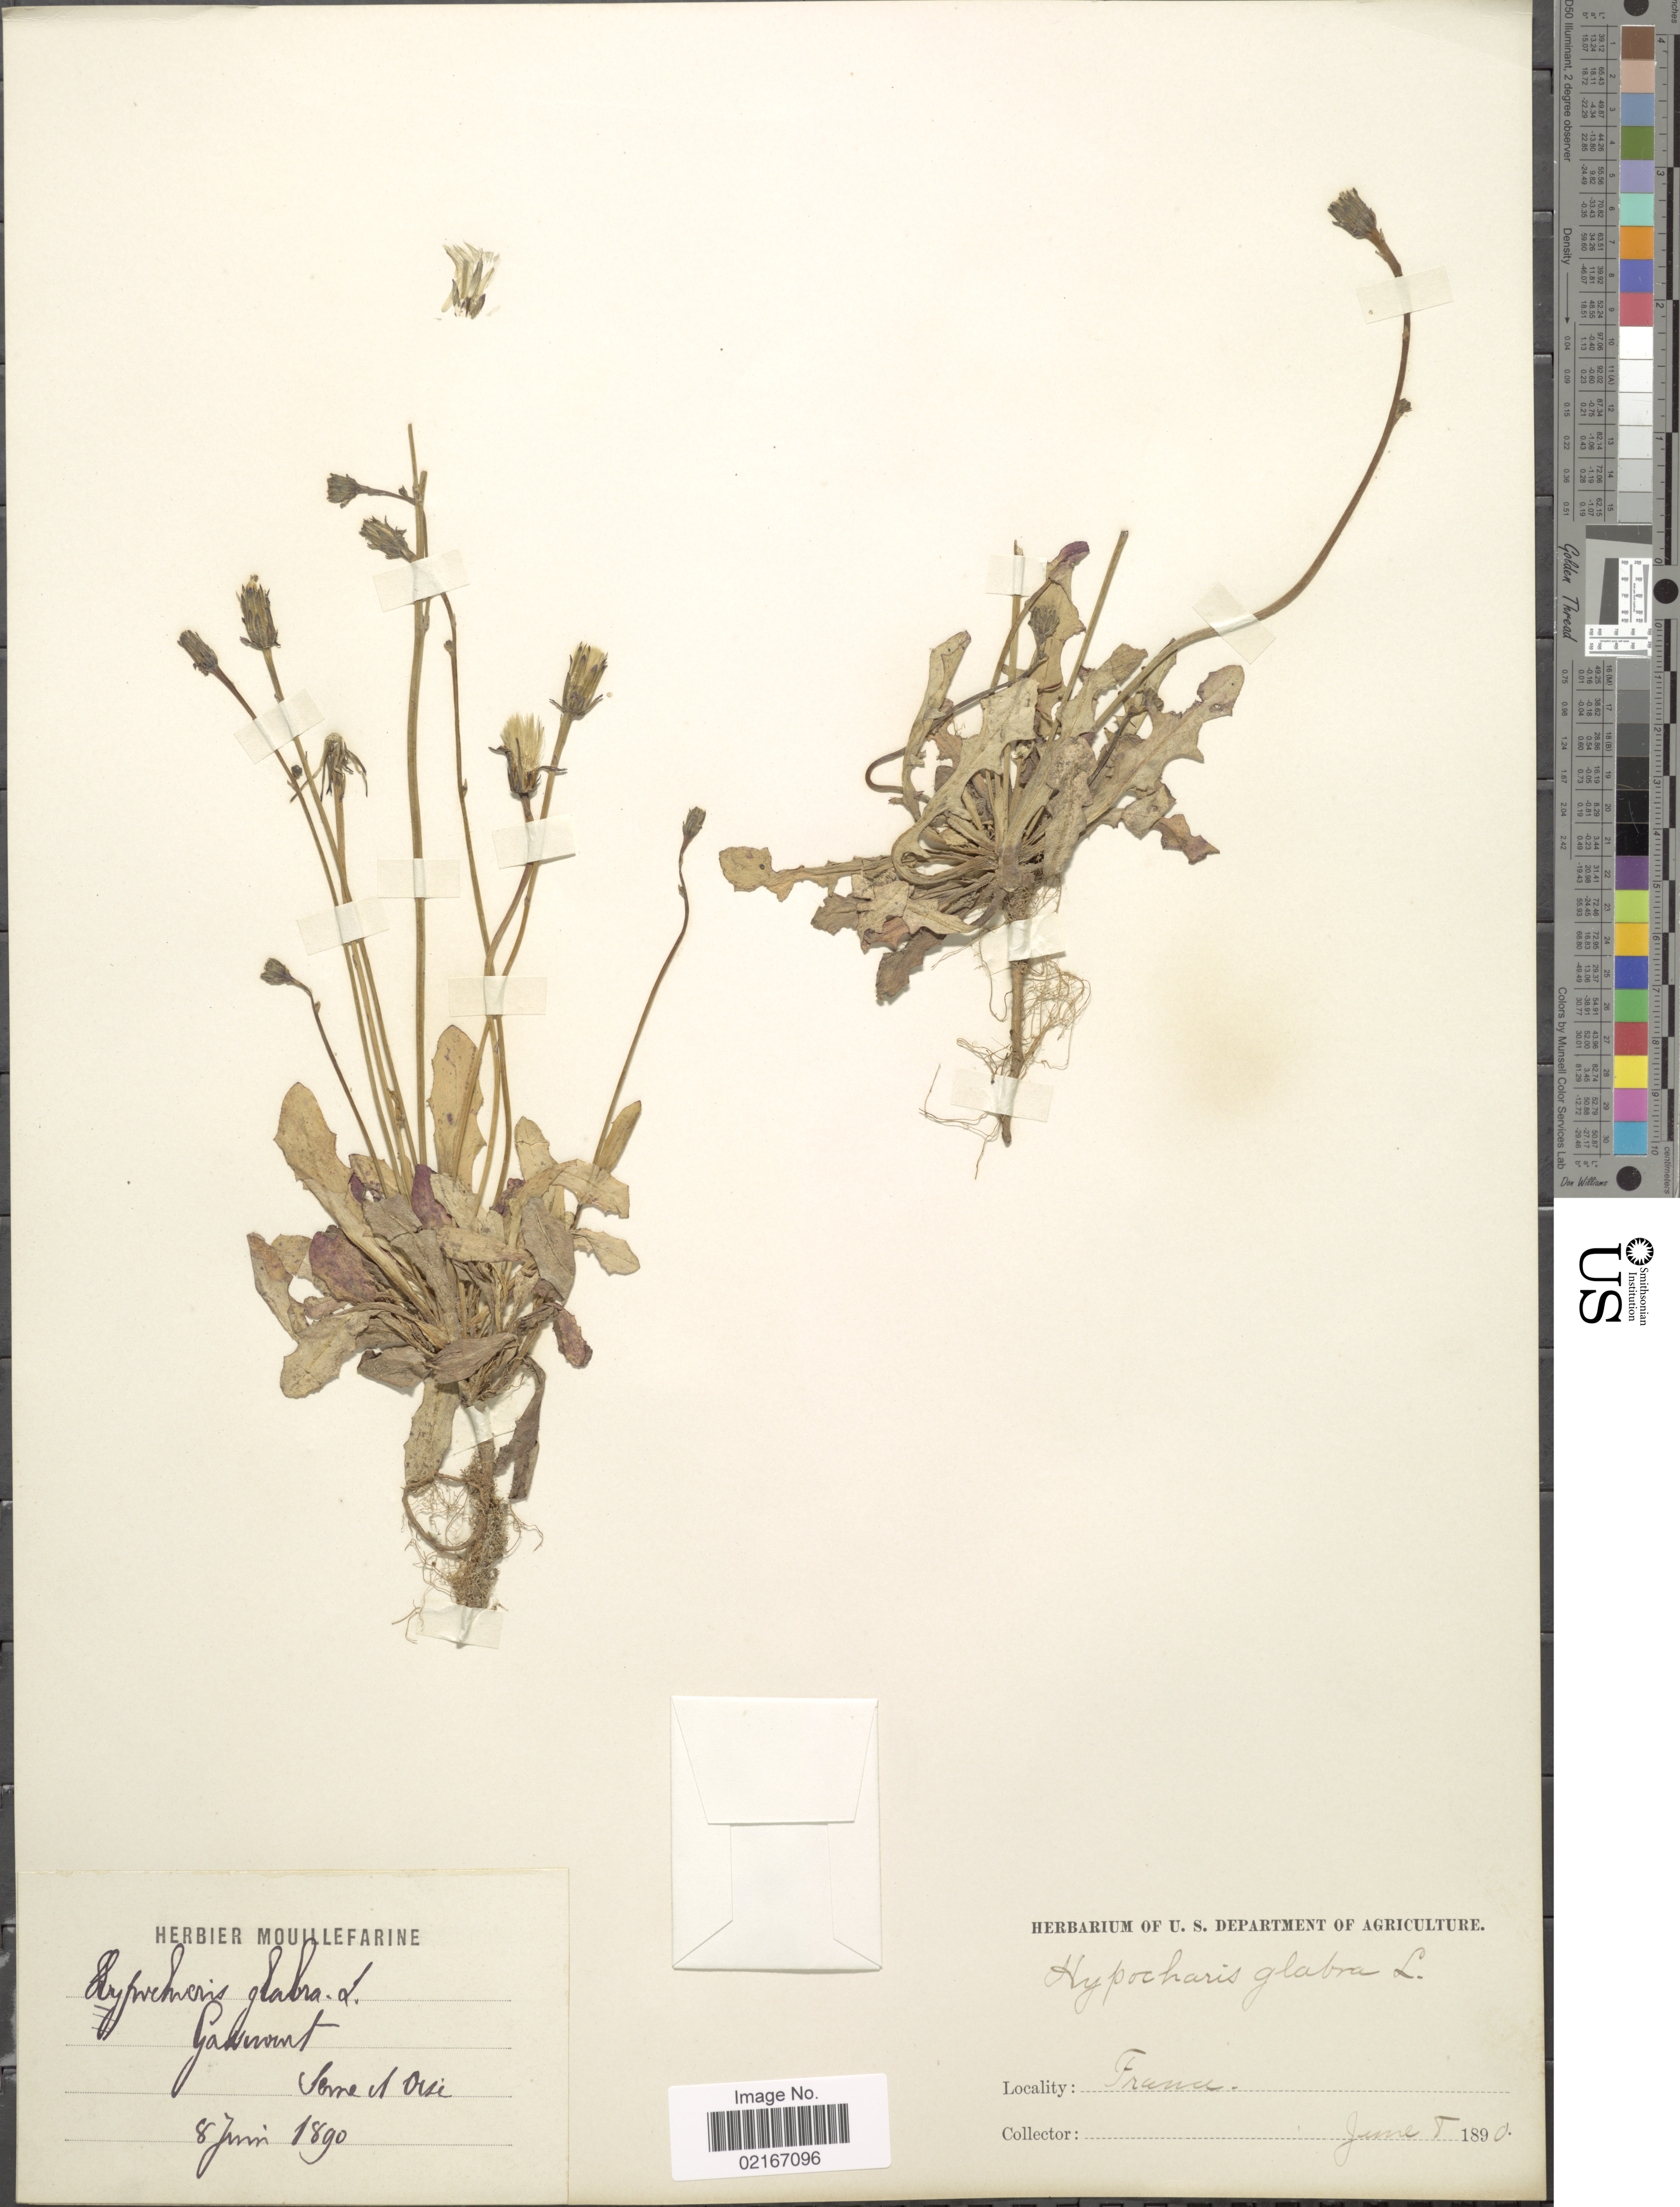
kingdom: Plantae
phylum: Tracheophyta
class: Magnoliopsida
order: Asterales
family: Asteraceae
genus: Hypochaeris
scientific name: Hypochaeris glabra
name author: L.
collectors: Facchini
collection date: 1890-06-08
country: France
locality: Serre el Oise [interpreted]